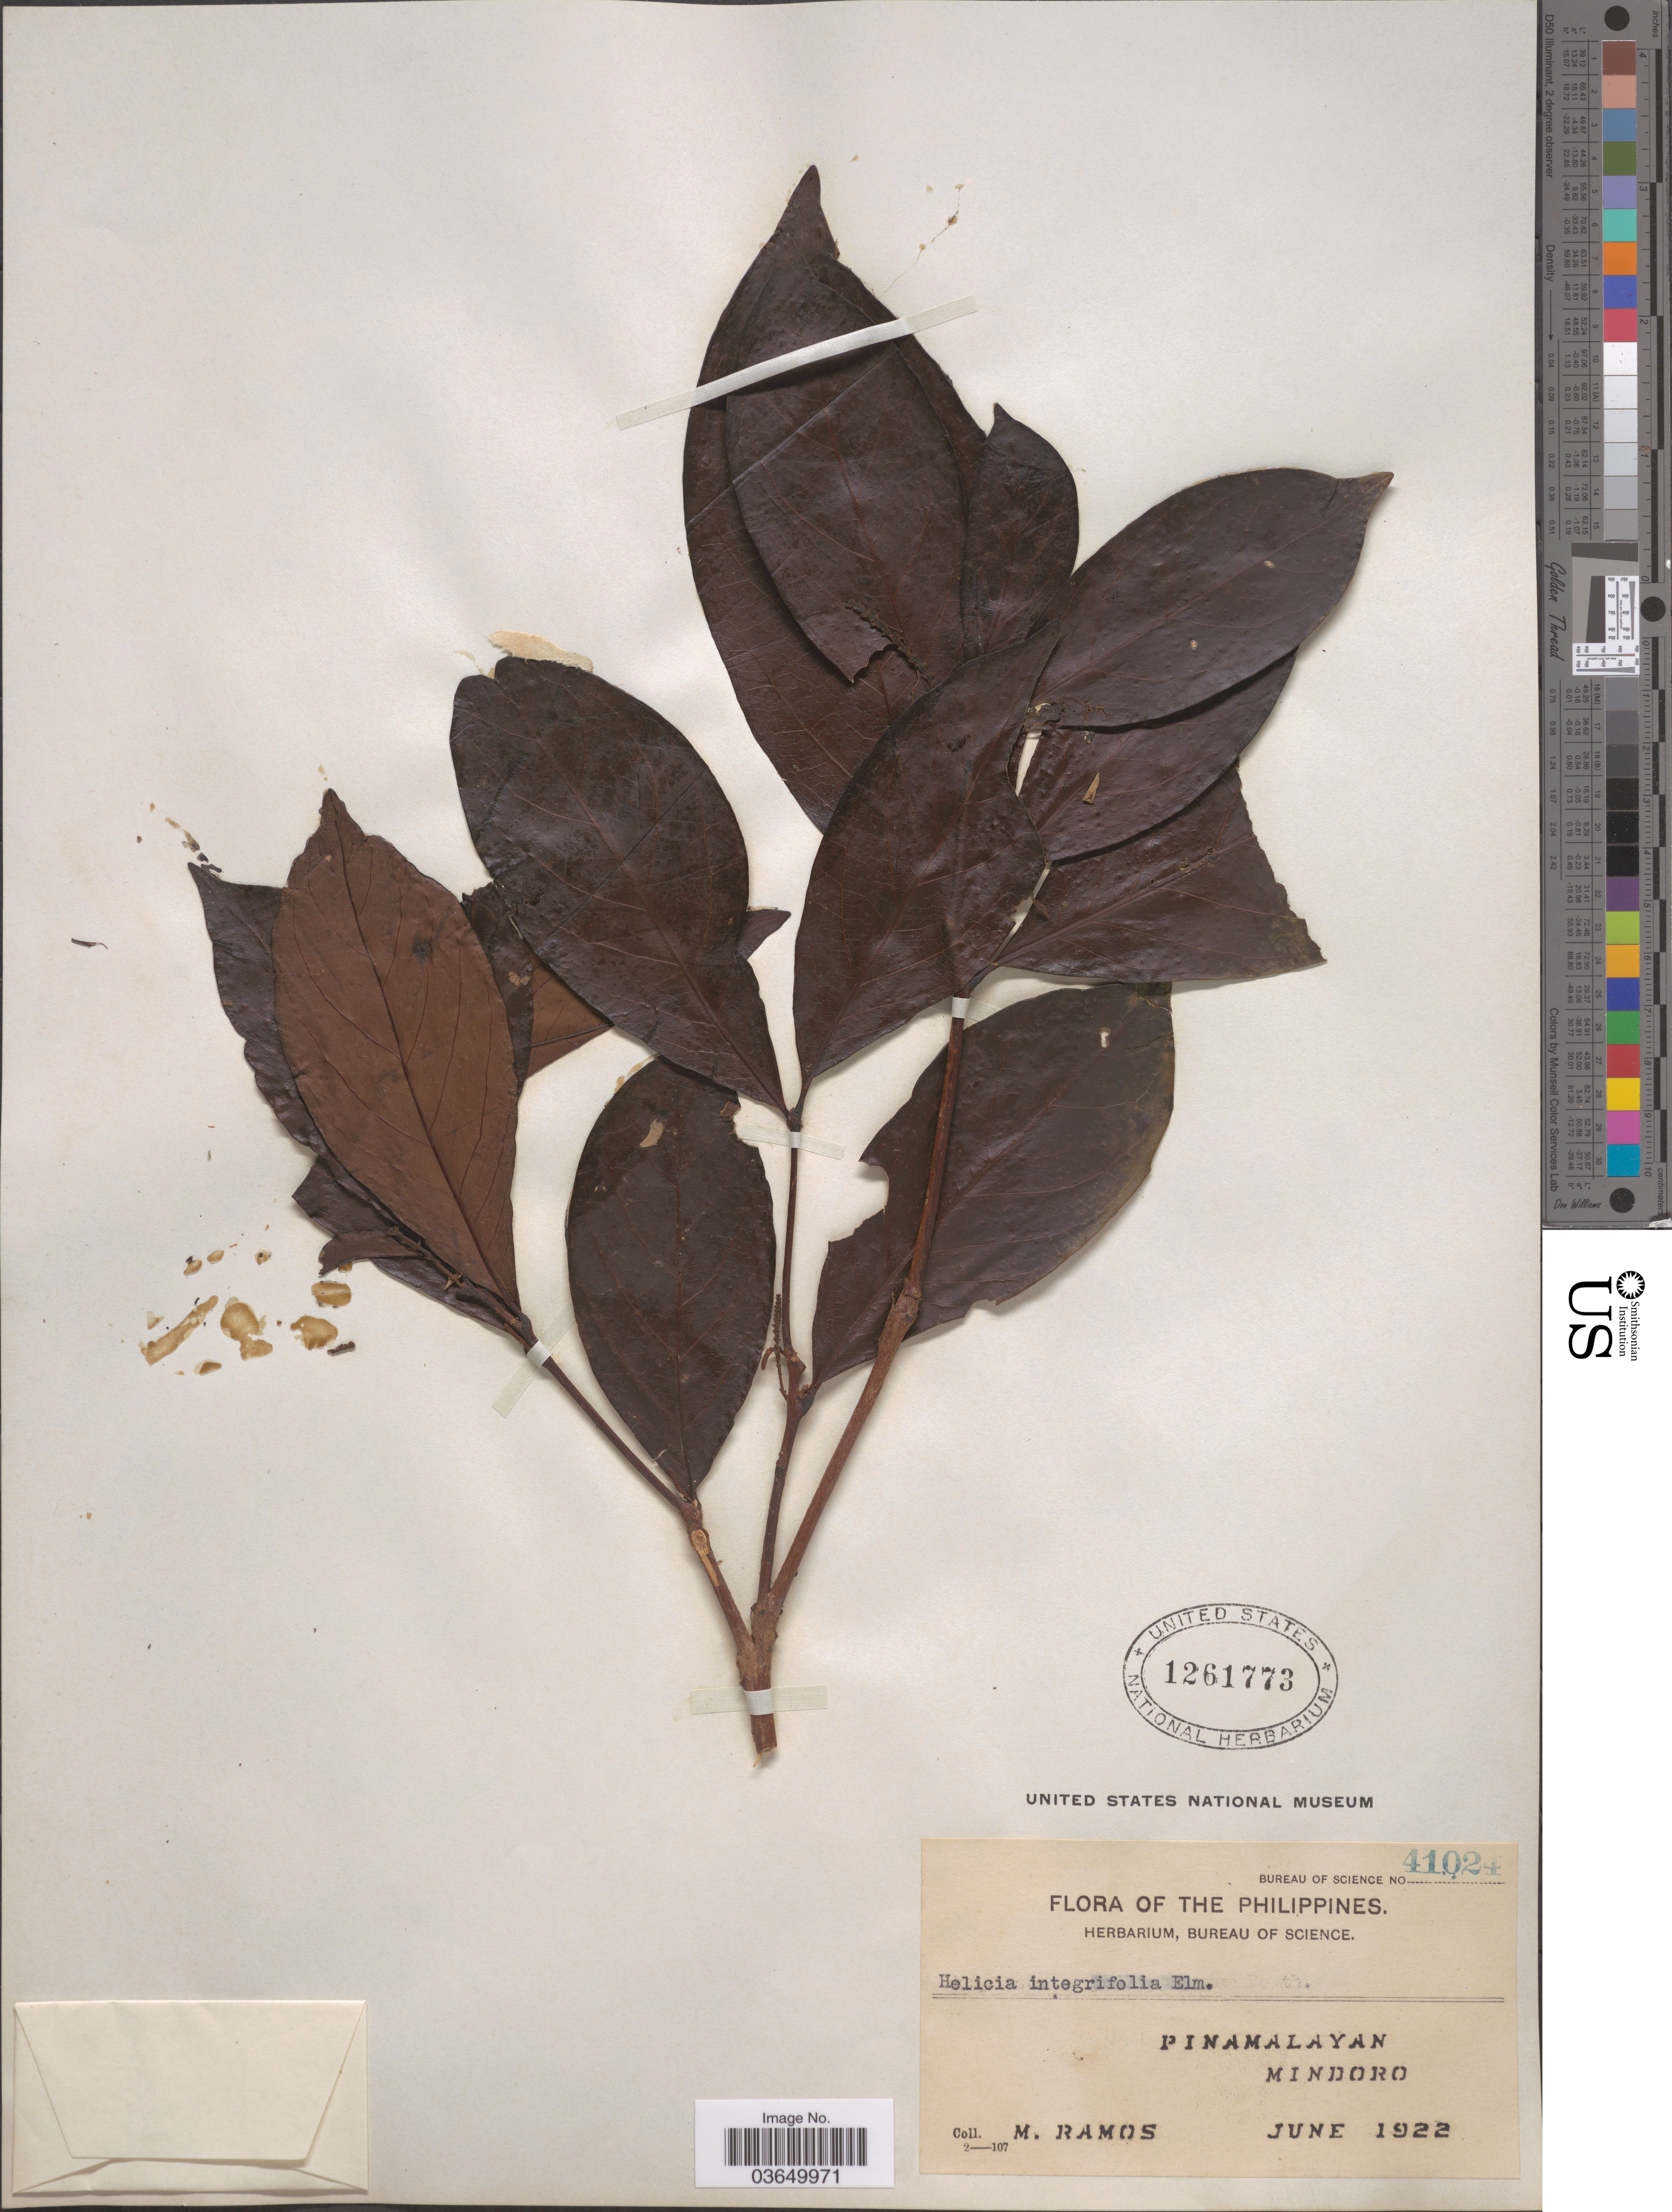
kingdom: Plantae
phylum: Tracheophyta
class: Magnoliopsida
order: Proteales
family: Proteaceae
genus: Helicia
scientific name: Helicia integrifolia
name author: Elmer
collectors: M. Ramos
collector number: Bureau of Science 41024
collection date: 1922-06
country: Philippines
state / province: Mimaropa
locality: Pinamalayan. Mindoro.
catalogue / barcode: US 1261773